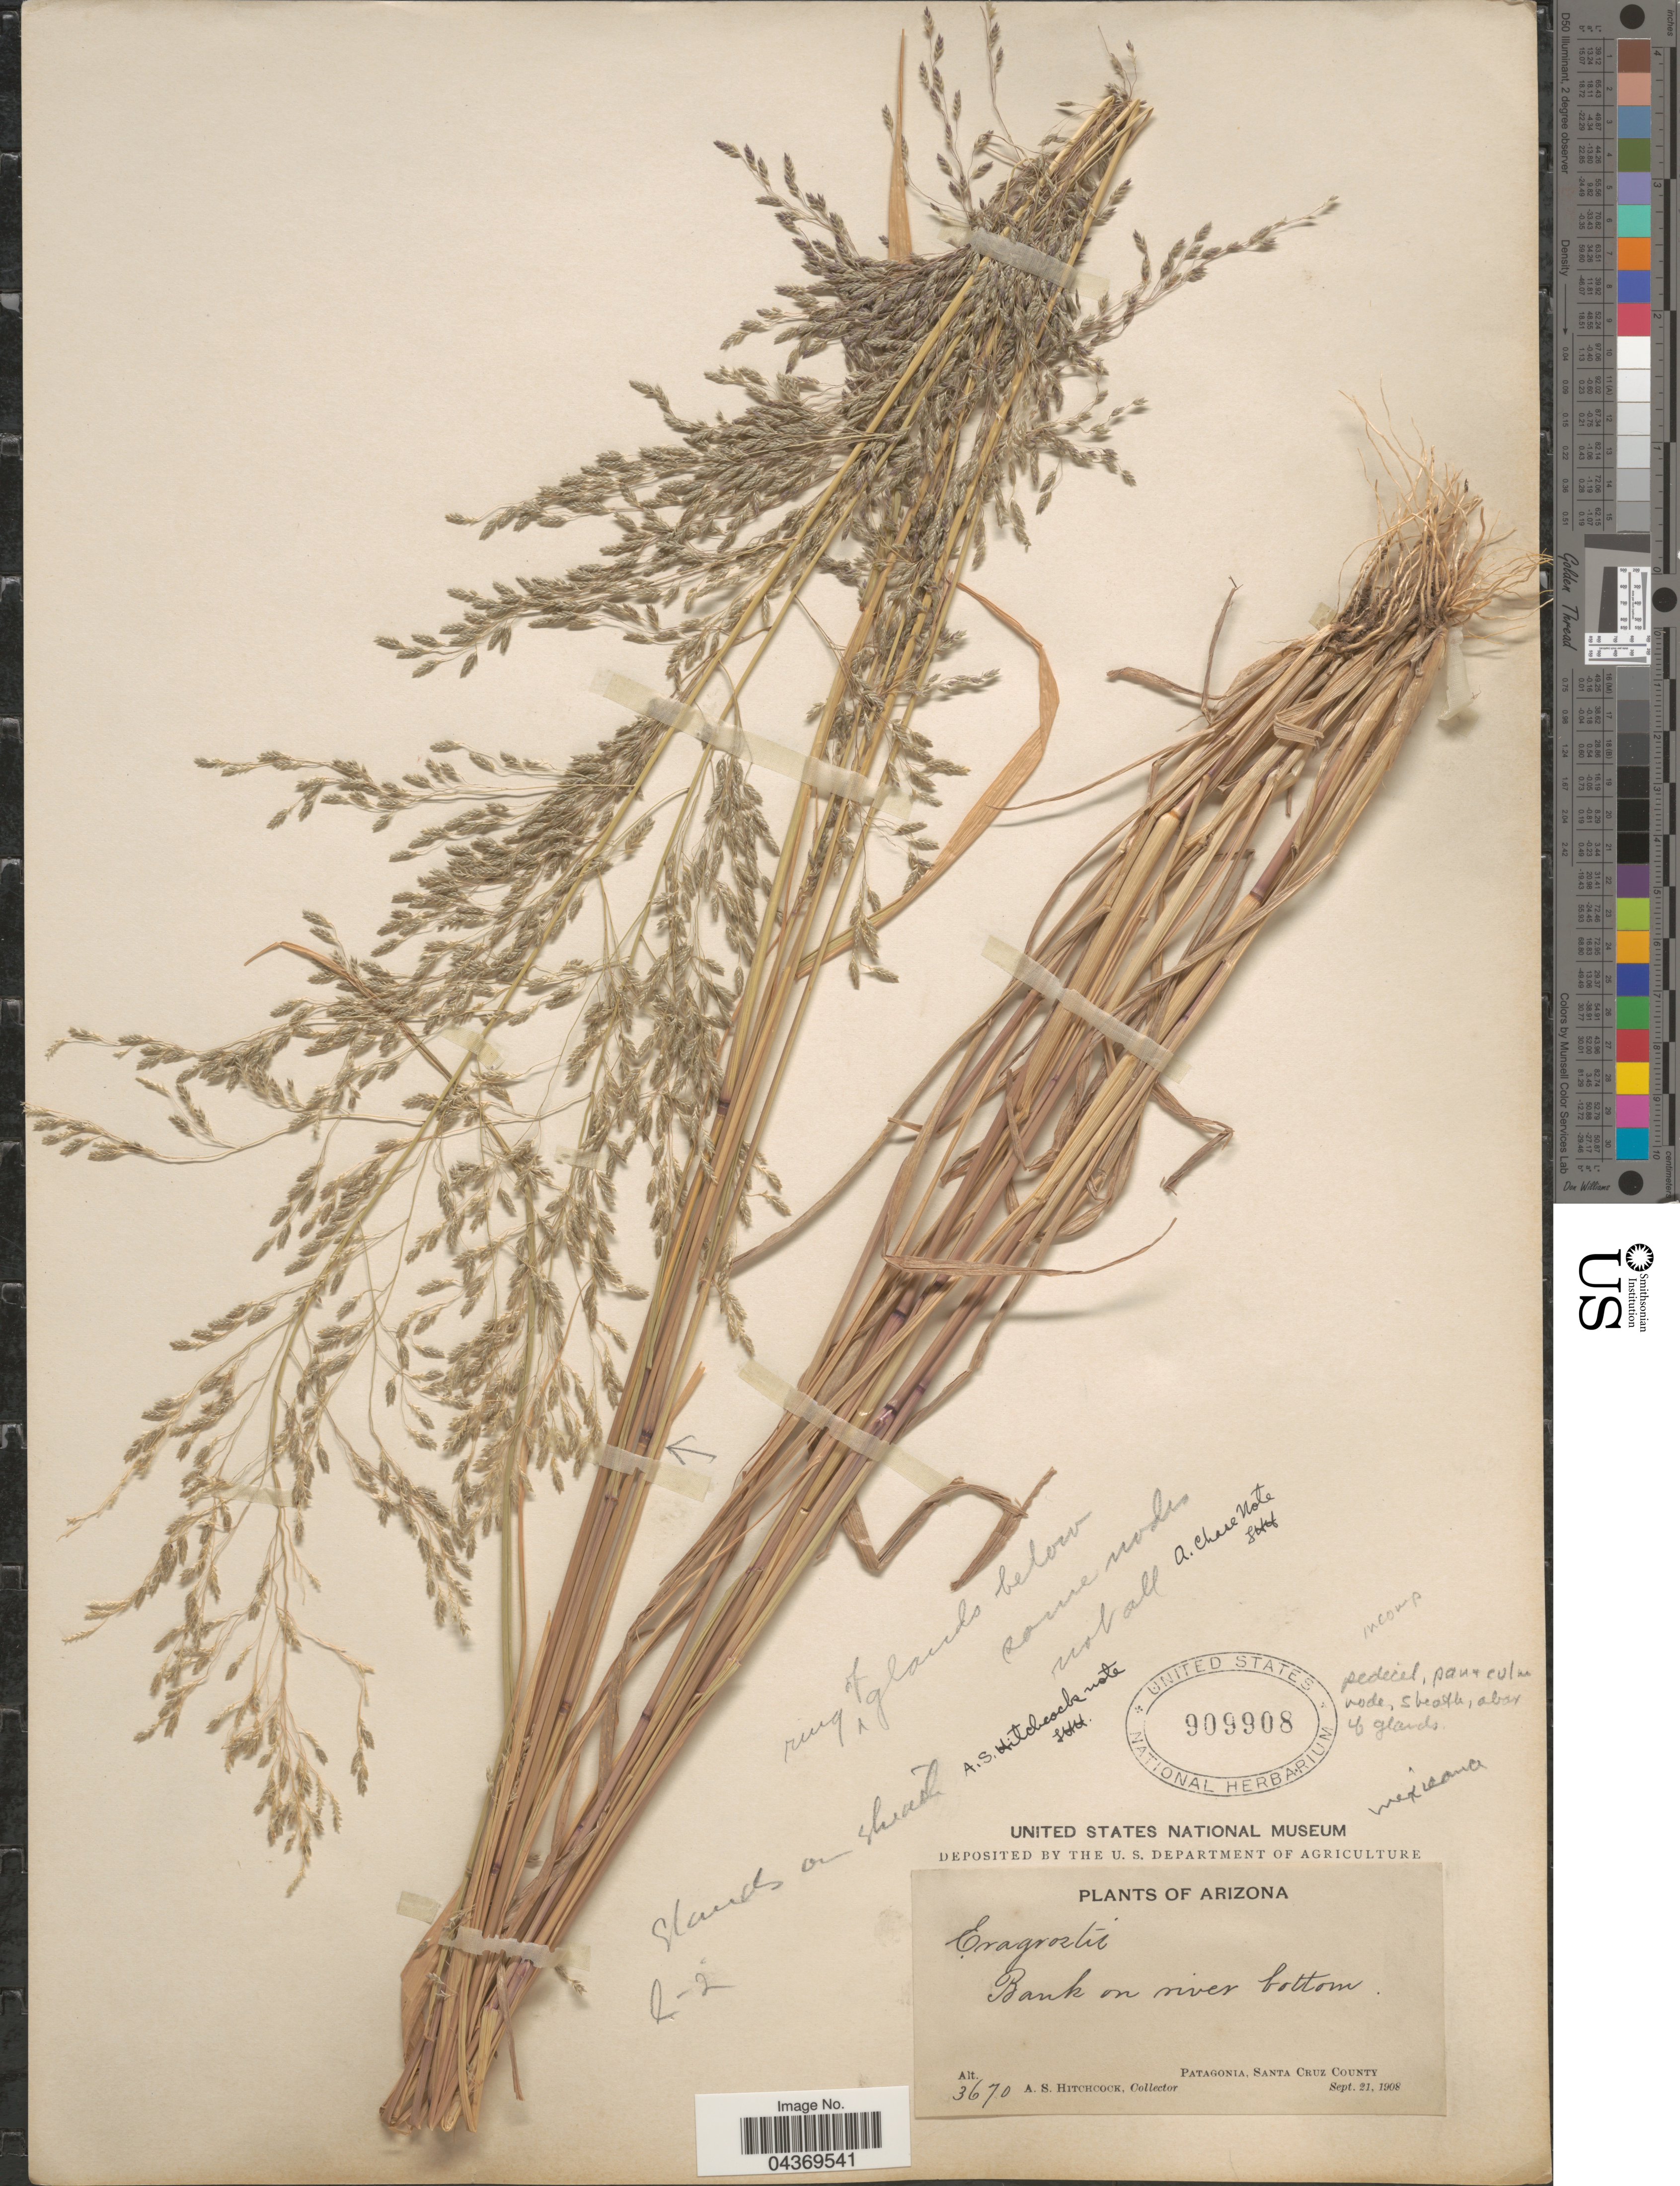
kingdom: Plantae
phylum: Tracheophyta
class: Liliopsida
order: Poales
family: Poaceae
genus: Eragrostis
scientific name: Eragrostis mexicana subsp. mexicana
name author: (Hornem.) Link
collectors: A. S. Hitchcock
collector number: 3670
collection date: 1908-09-21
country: United States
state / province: Arizona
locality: Bank on river bottom. Patagonia, Santa Cruz County.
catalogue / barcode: US 909908